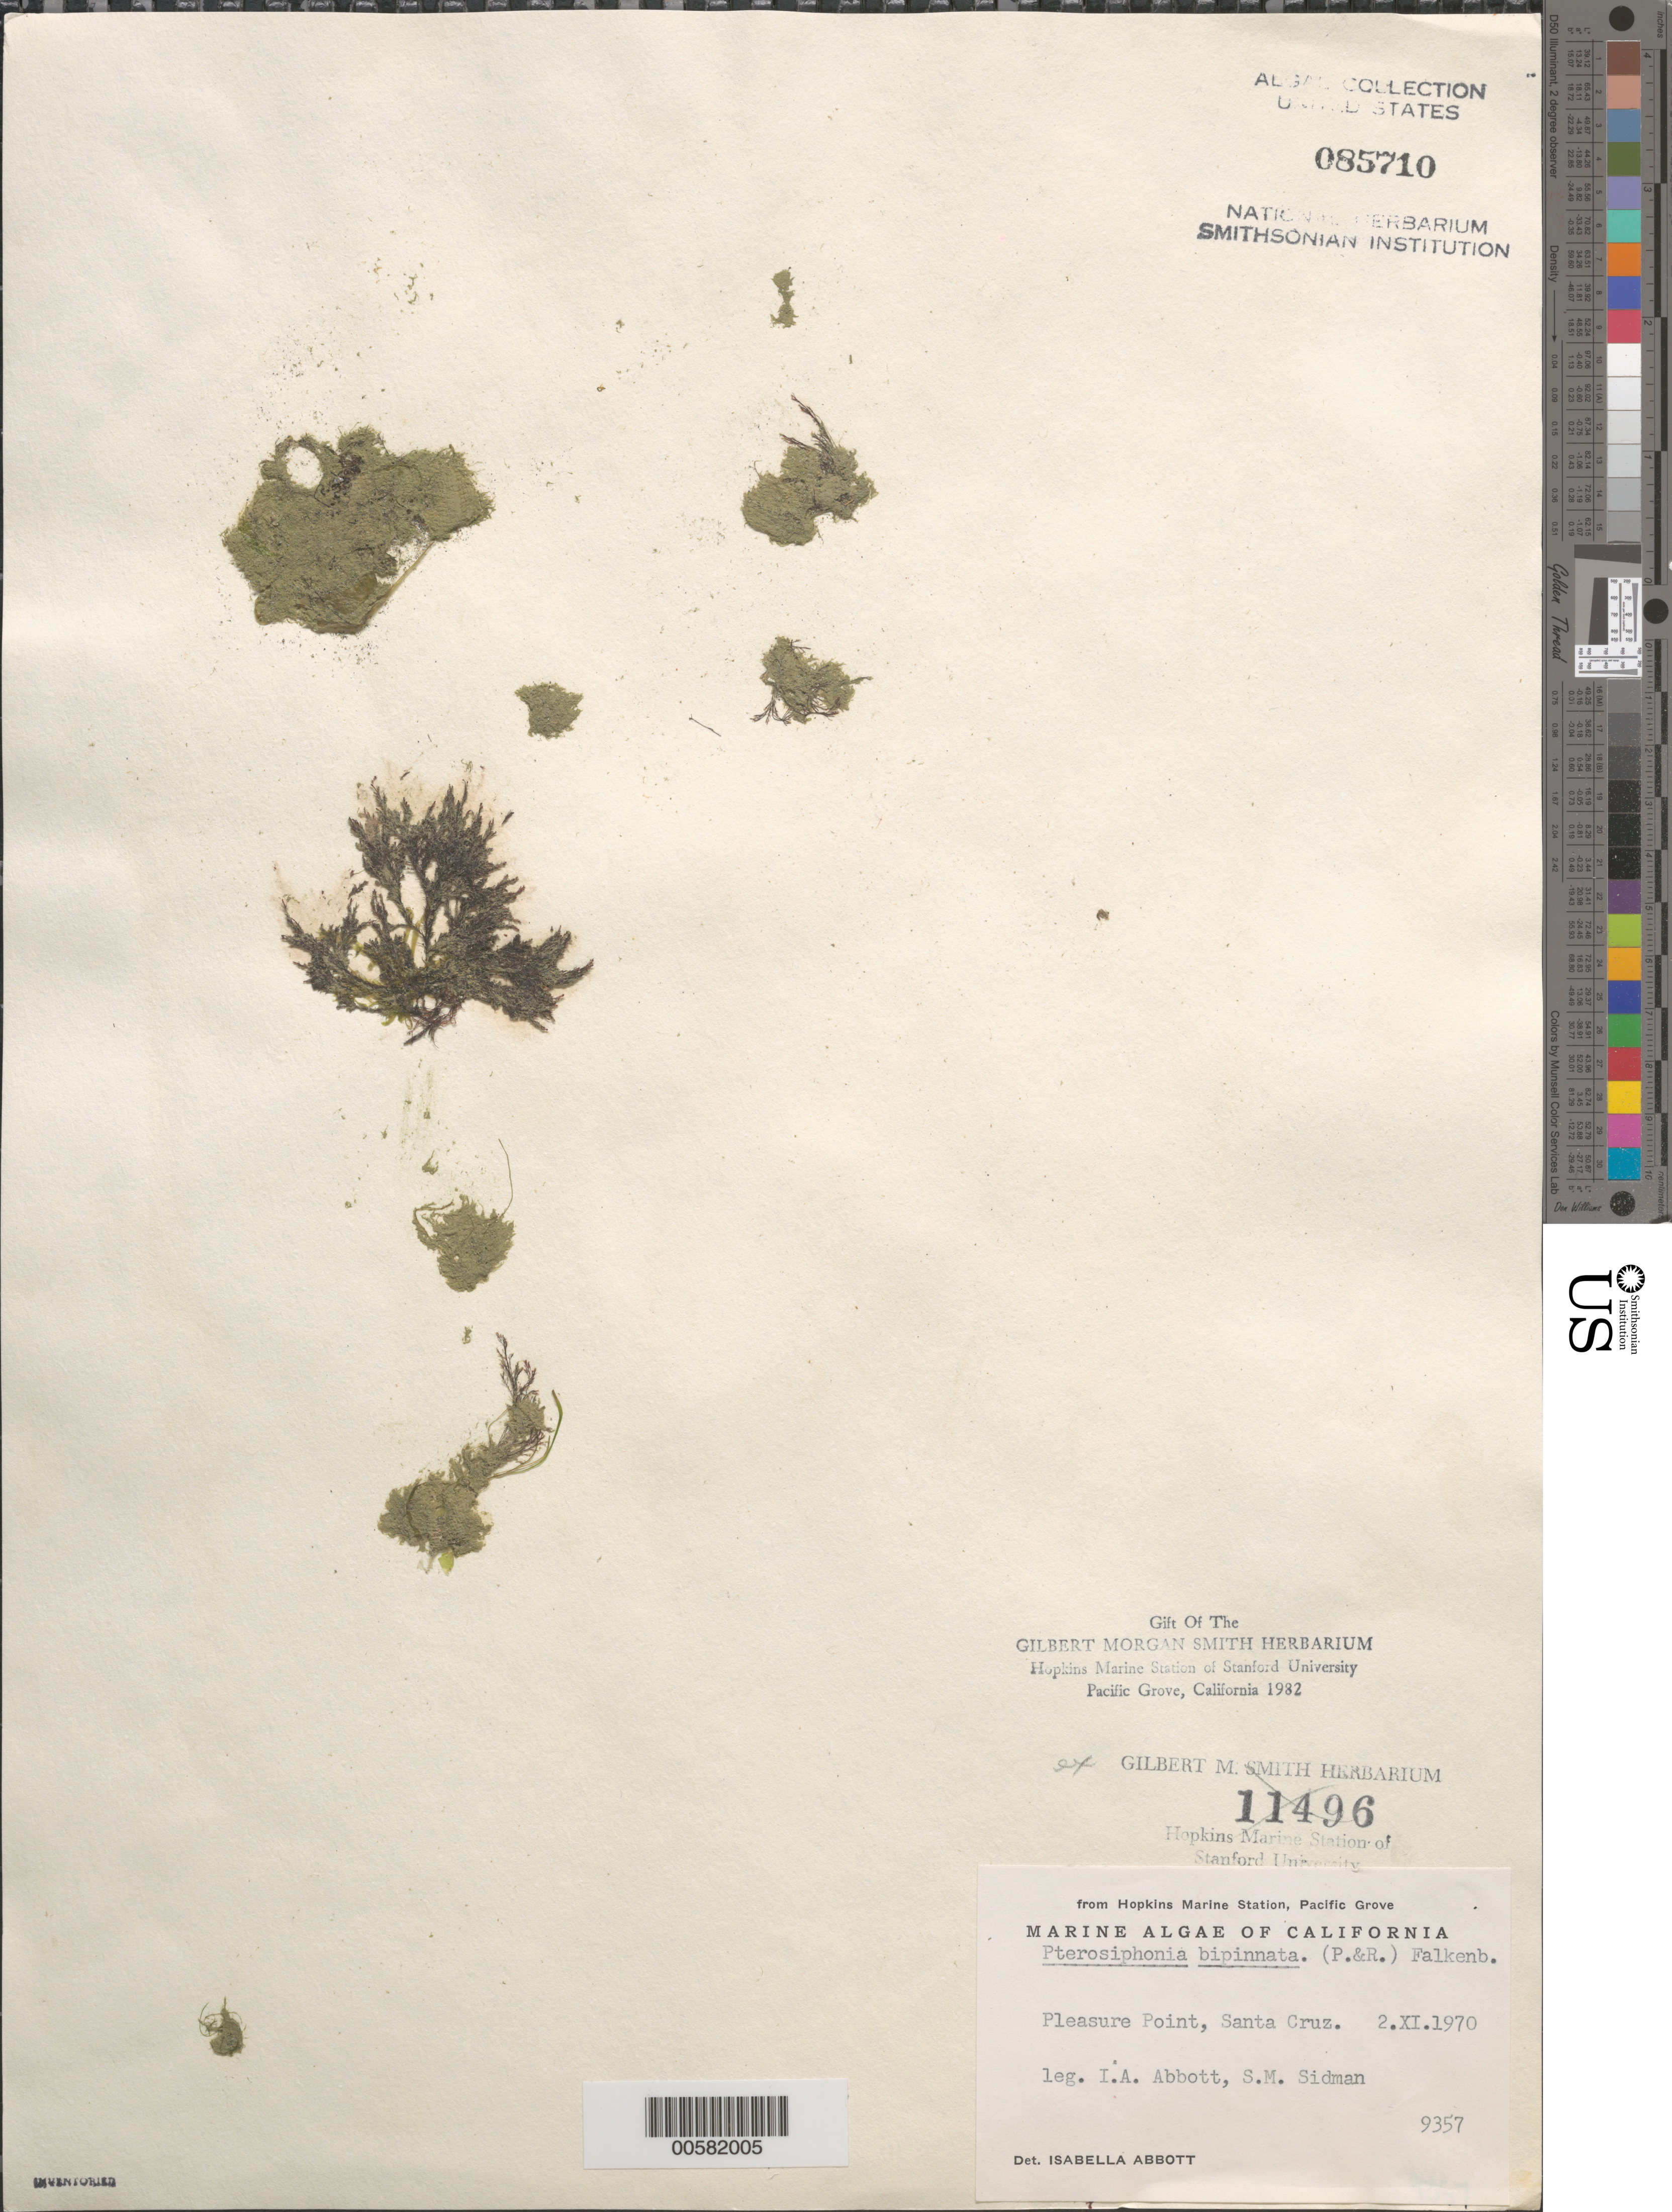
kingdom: Plantae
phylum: Rhodophyta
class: Florideophyceae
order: Ceramiales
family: Rhodomelaceae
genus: Savoiea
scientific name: Savoiea bipinnata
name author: (Postels & Rupr.) M.J. Wynne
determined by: Algae name updating Project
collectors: I. A. Abbott & S. Sidman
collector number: IAA 9357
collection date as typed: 02 Nov 1970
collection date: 1970-11-02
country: United States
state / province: California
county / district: Santa Cruz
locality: Pleasure Point, Santa Cruz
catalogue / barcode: US 85710